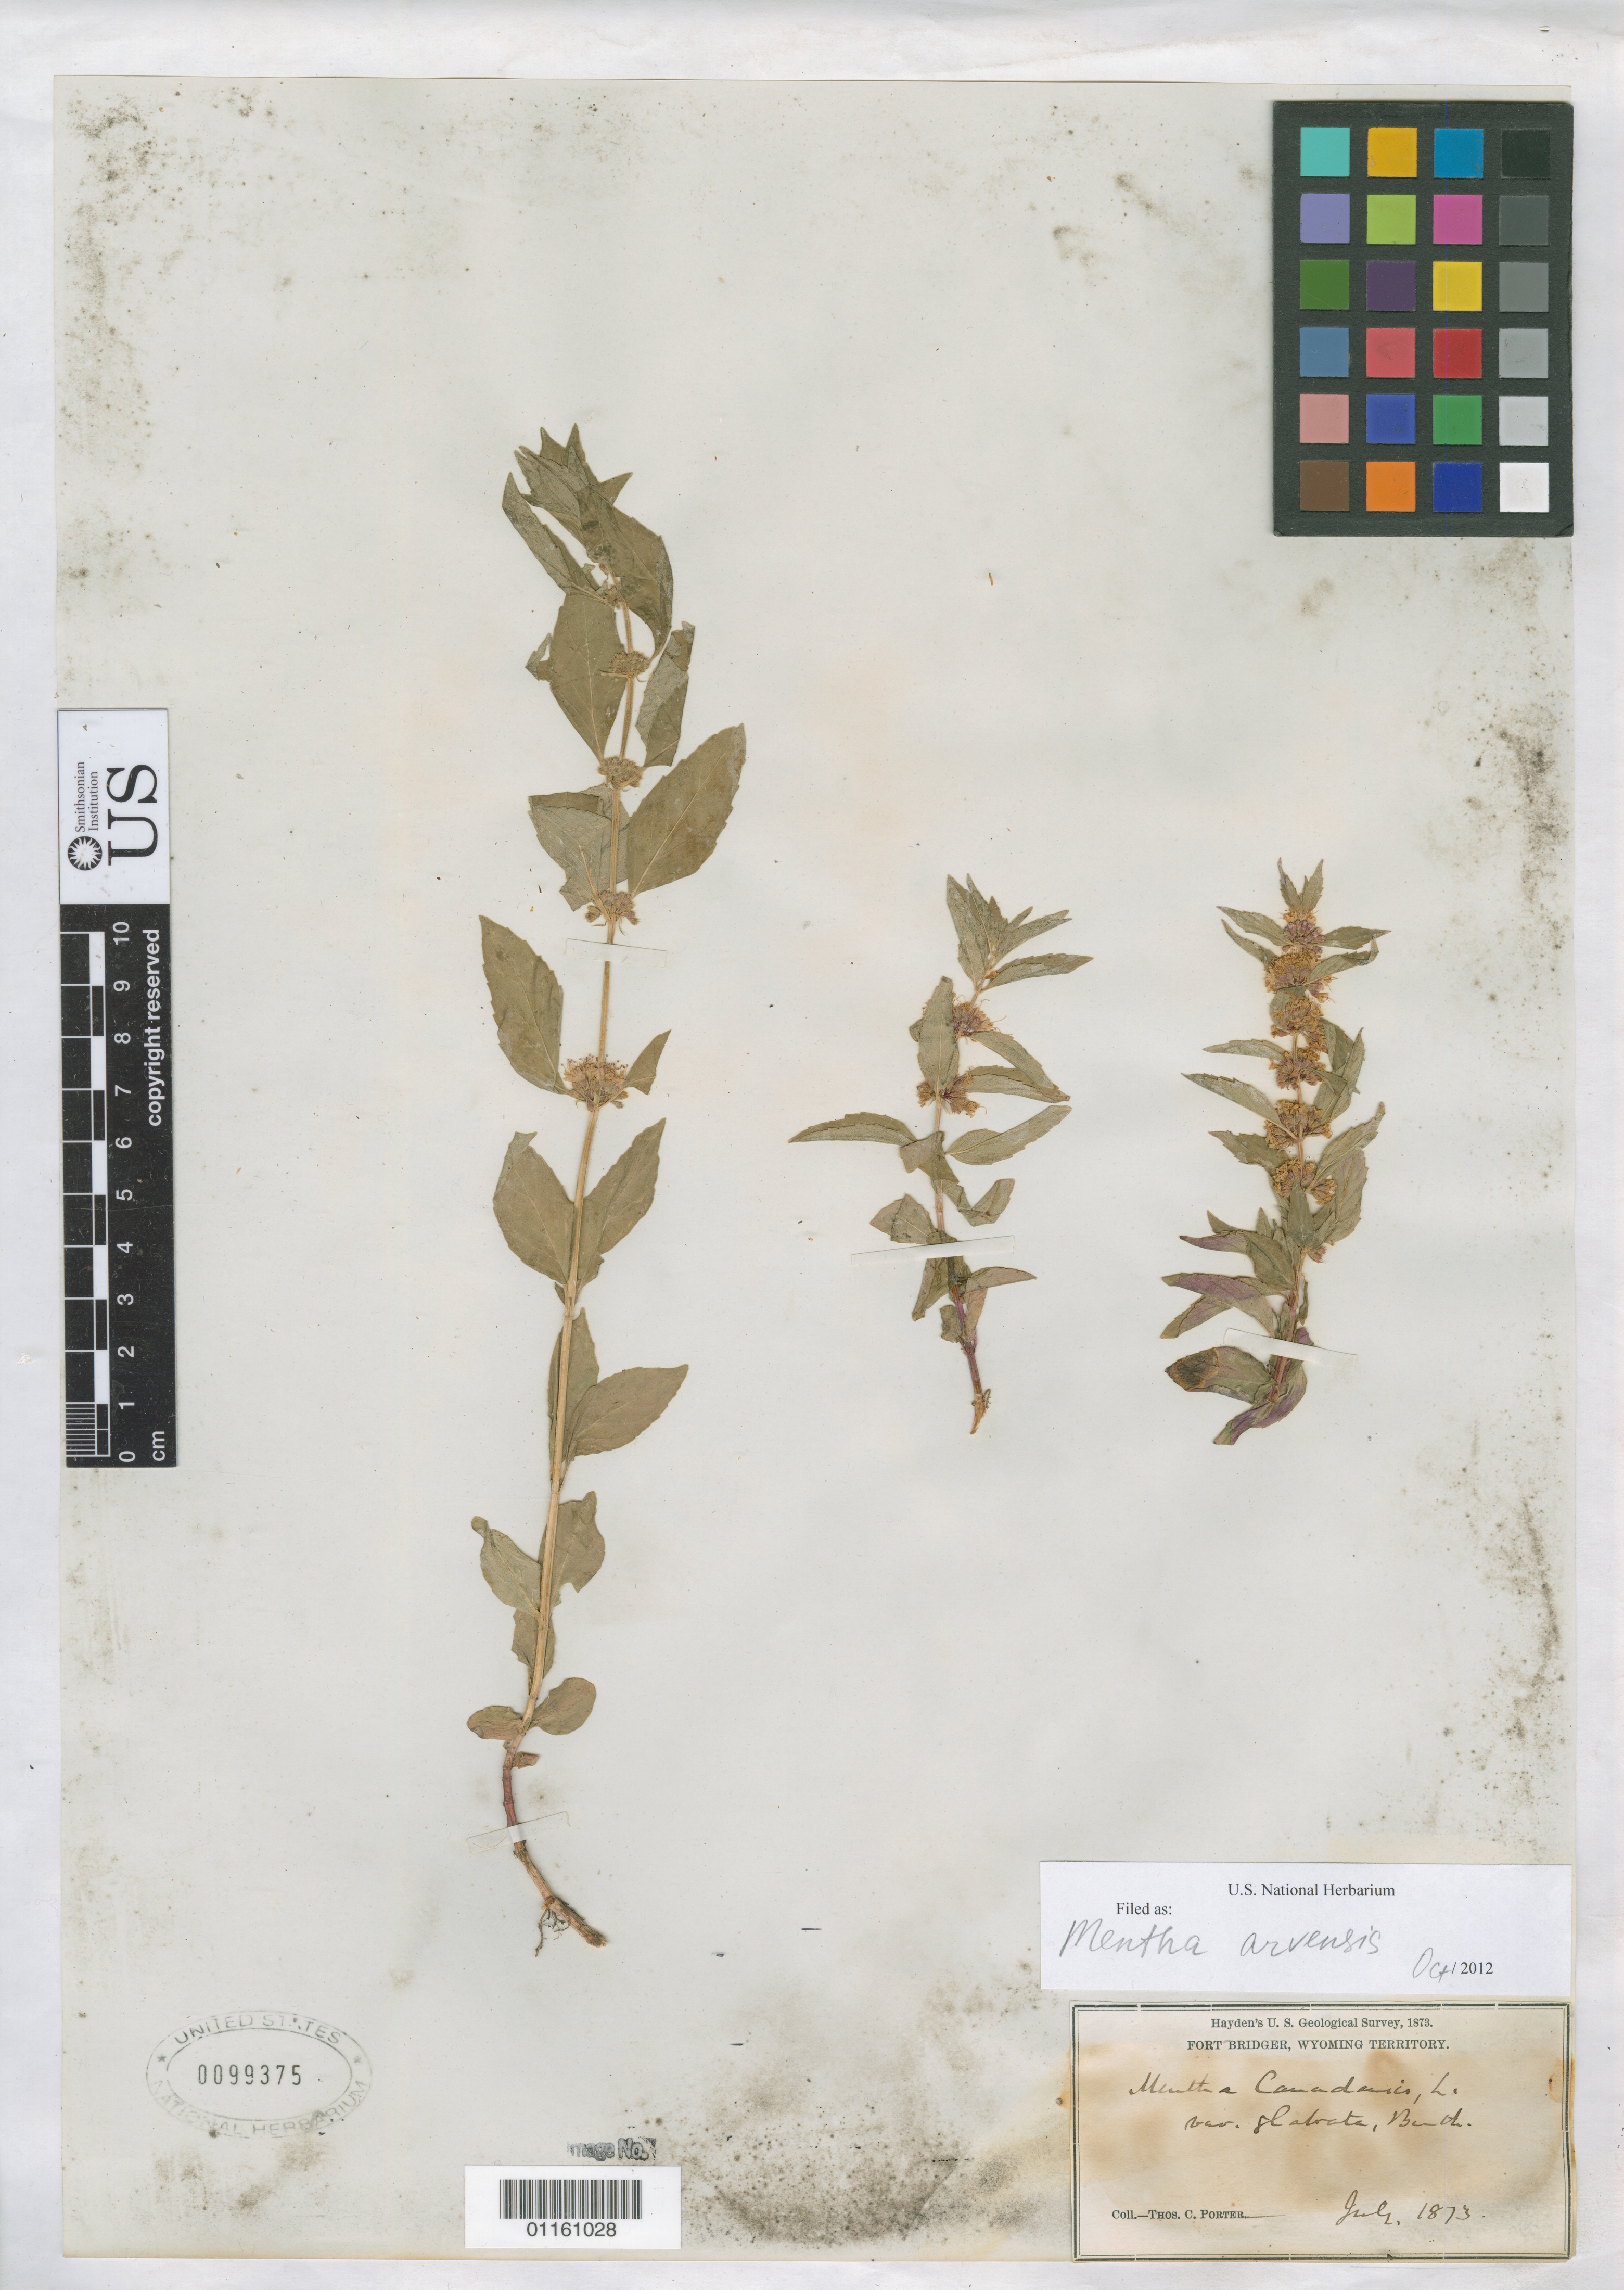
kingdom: Plantae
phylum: Tracheophyta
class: Magnoliopsida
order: Lamiales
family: Lamiaceae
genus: Mentha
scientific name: Mentha arvensis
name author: L.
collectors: T. C. Porter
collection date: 1873-07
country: United States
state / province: Wyoming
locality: Fort Bridger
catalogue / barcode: US 99375